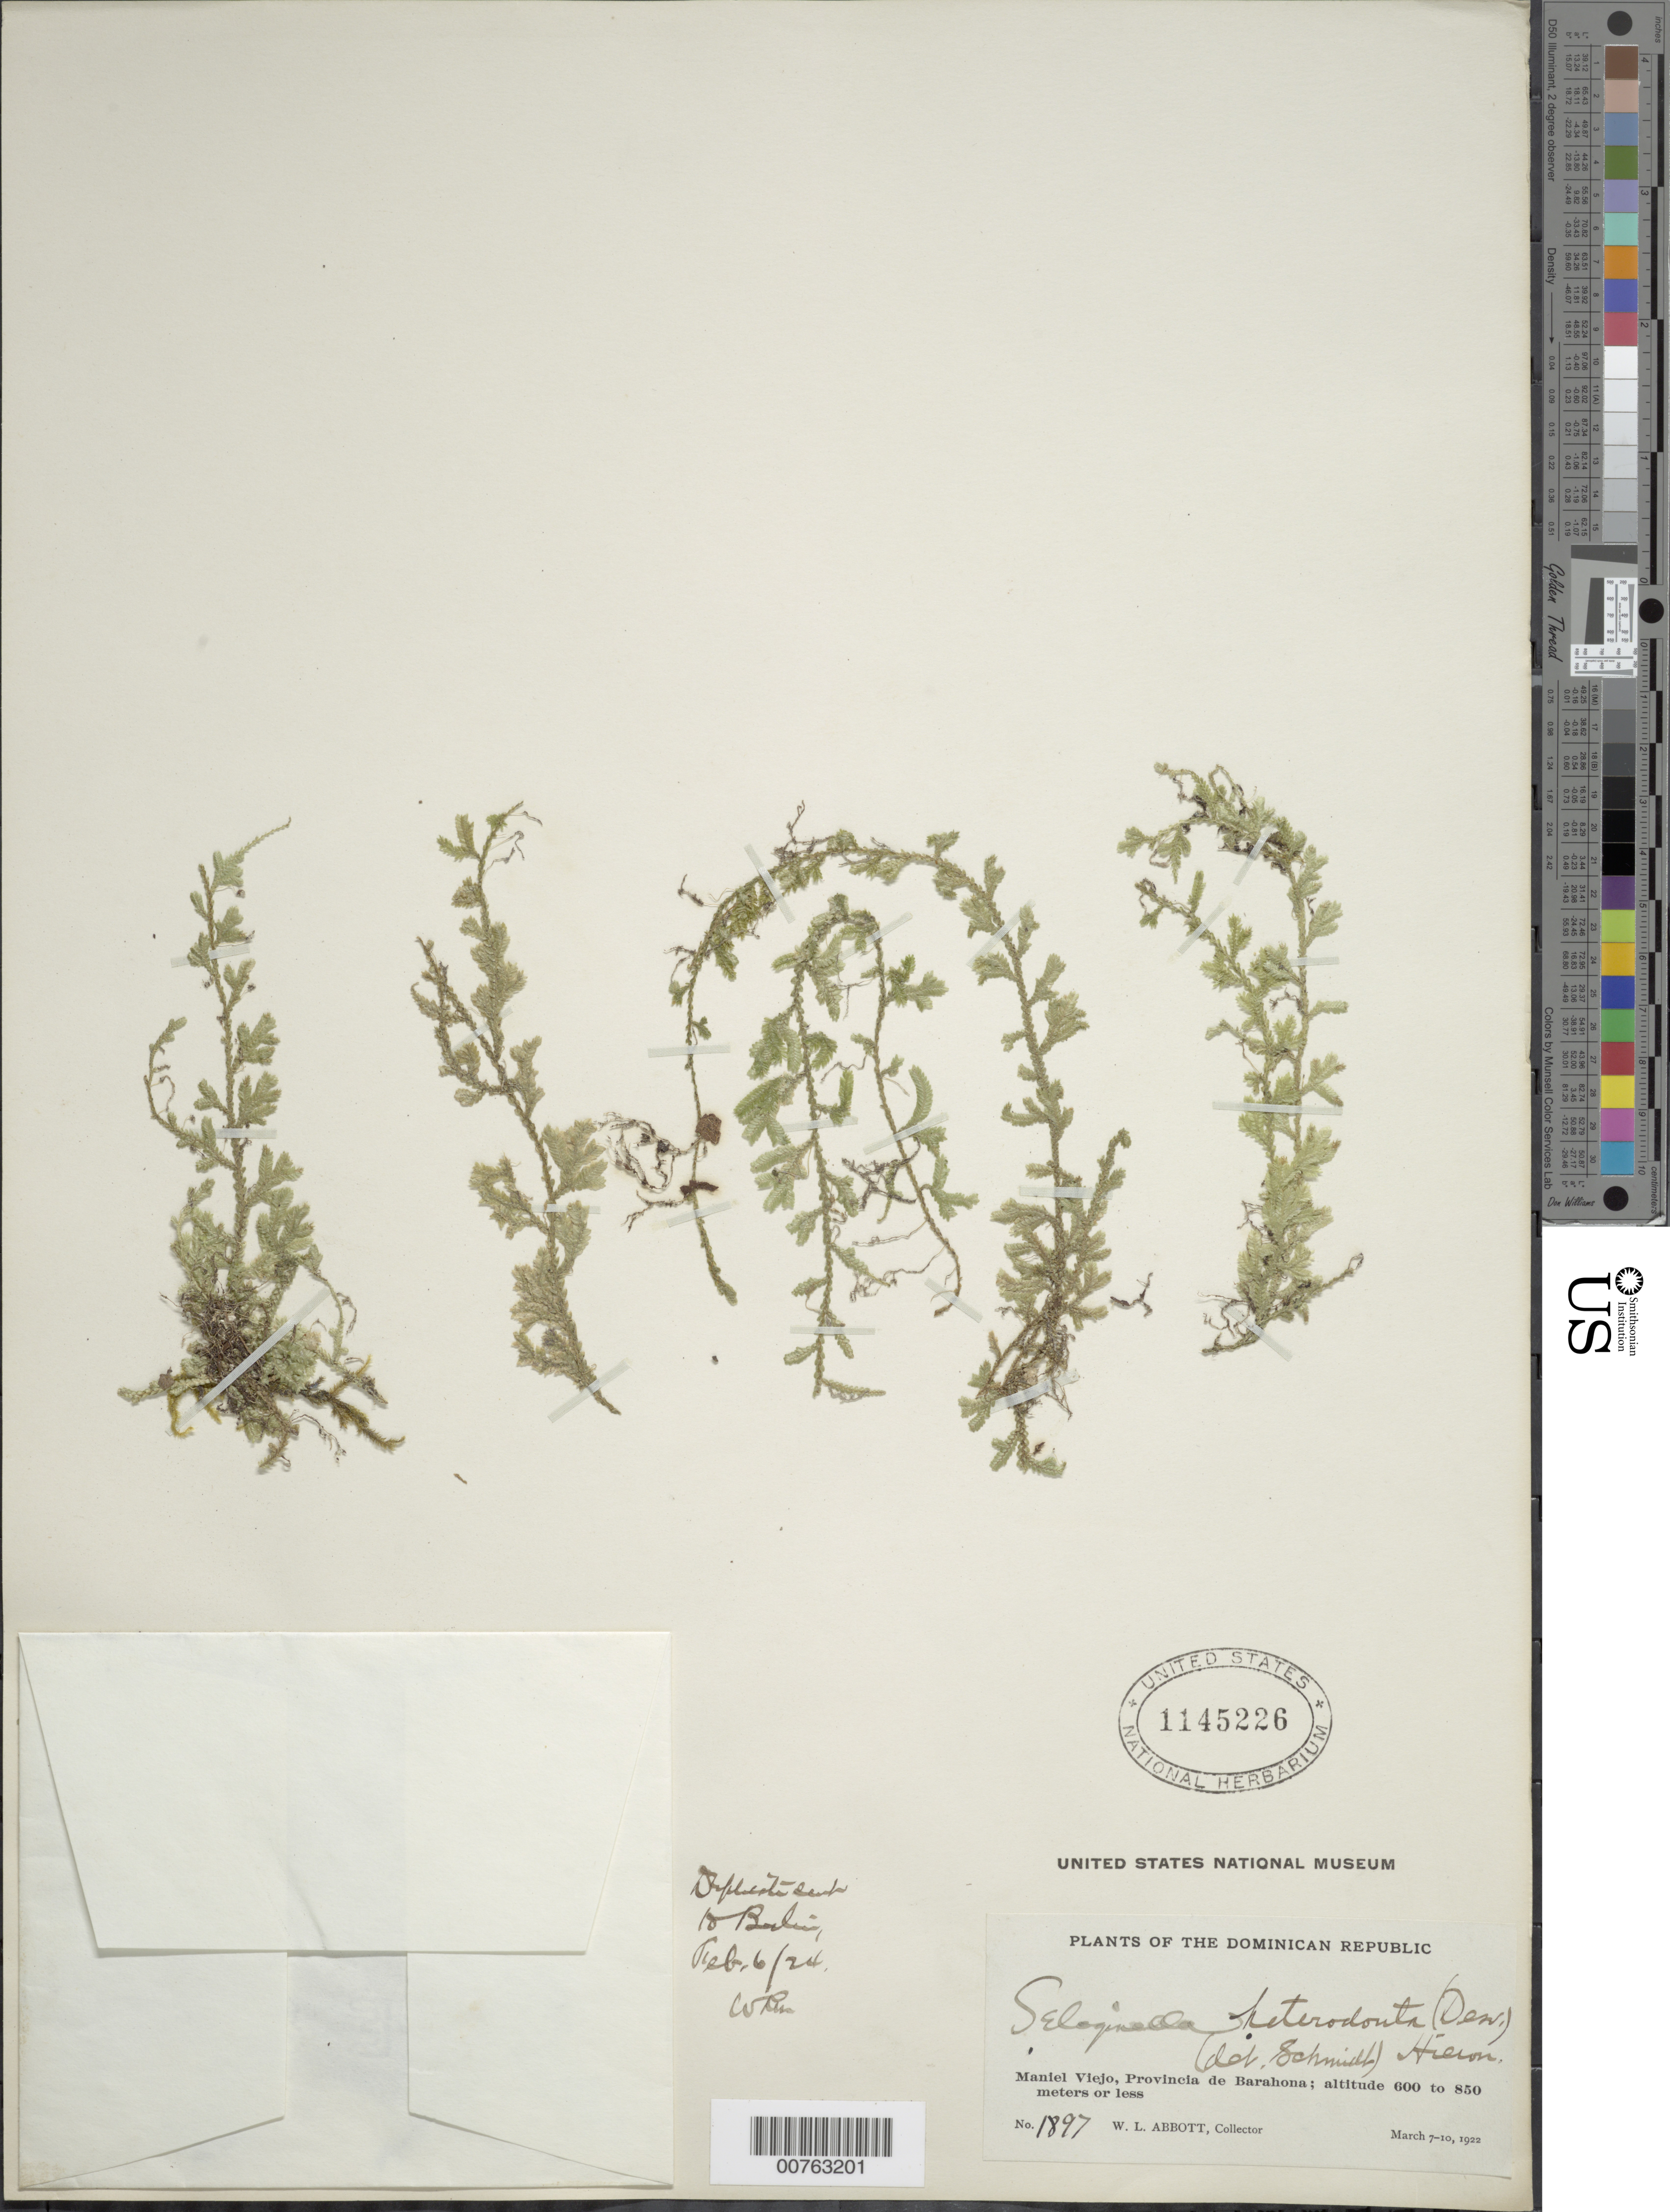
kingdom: Plantae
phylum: Tracheophyta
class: Lycopodiopsida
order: Selaginellales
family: Selaginellaceae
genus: Selaginella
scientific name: Selaginella heterodonta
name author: (Desv.) Hieron.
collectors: W. L. Abbott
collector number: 1897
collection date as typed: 07 Mar 1922 to 10 Mar 1922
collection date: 1922-03-07/1922-03-10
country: Dominican Republic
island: Hispaniola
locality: Maniel Viejo. Provincia de Barahona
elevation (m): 600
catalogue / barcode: US 1145226